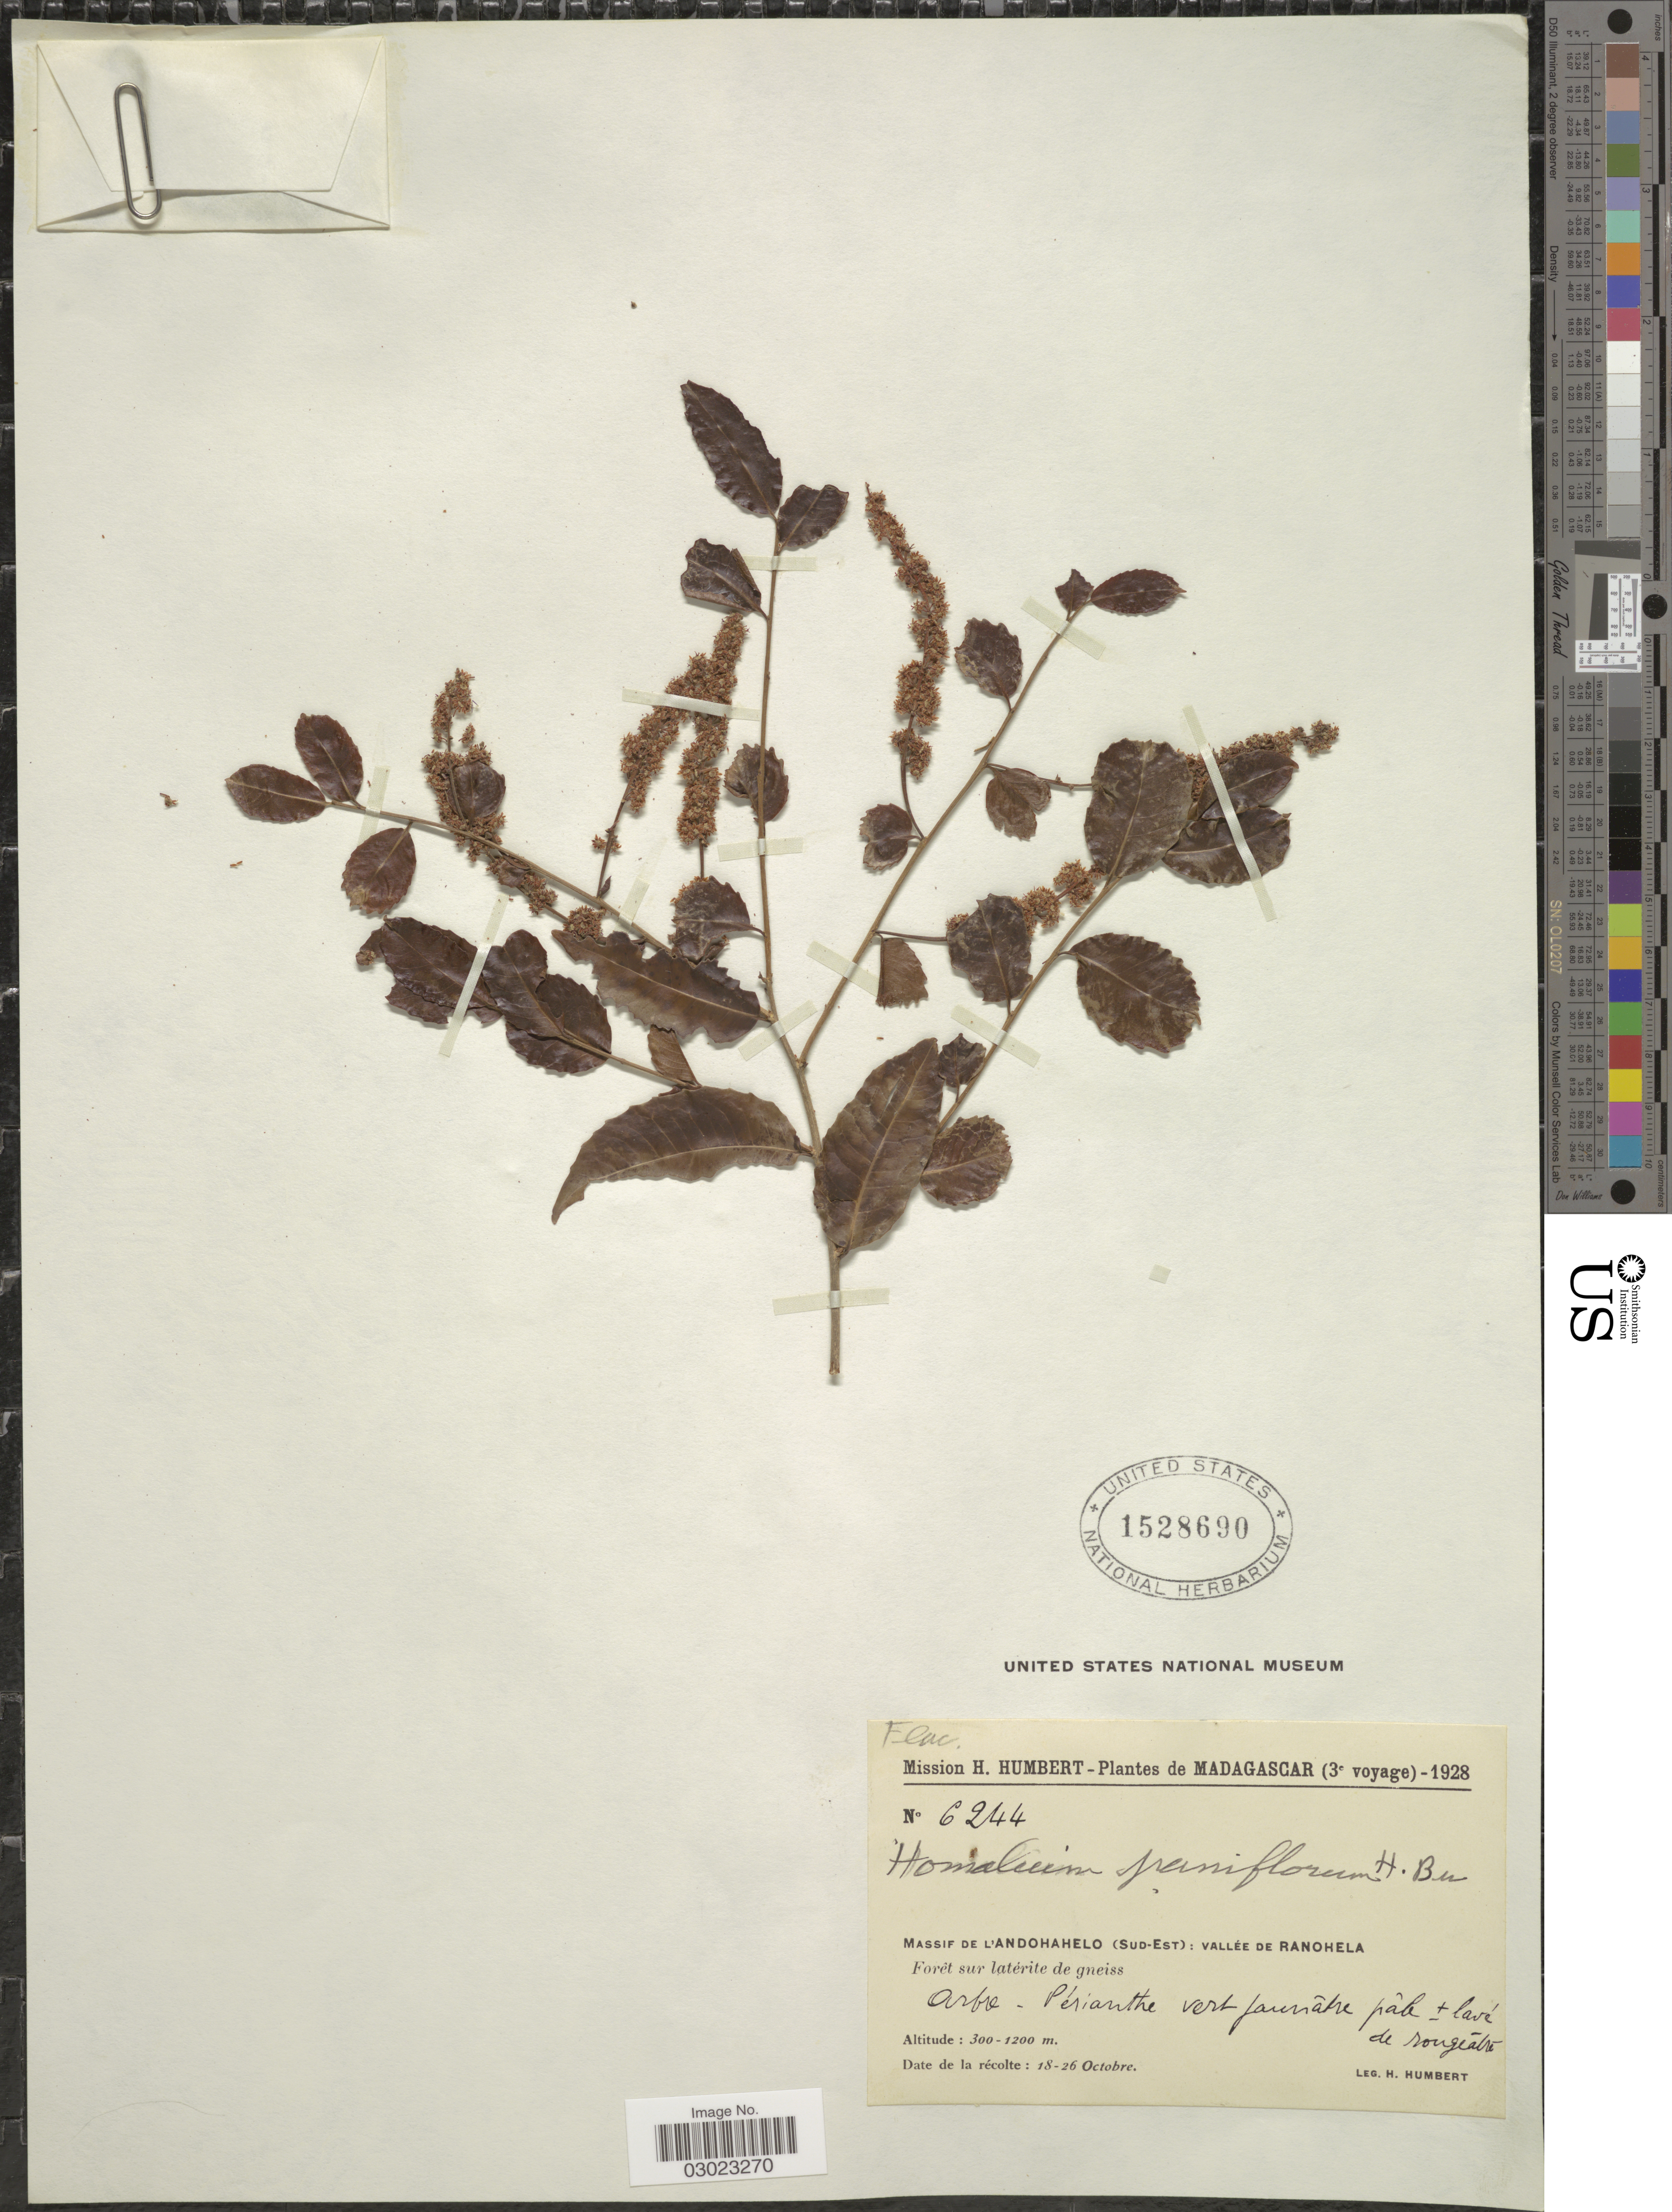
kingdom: Plantae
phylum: Tracheophyta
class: Magnoliopsida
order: Malpighiales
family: Salicaceae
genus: Homalium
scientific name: Homalium planiflorum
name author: (Boivin ex Tul.) Baill.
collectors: H. Humbert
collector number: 6244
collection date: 1928-10-18/1928-10-26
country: Madagascar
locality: Massif de l'Andohahelo (Sud-Est): vallée de Ranohela.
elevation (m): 300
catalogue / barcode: US 1528690